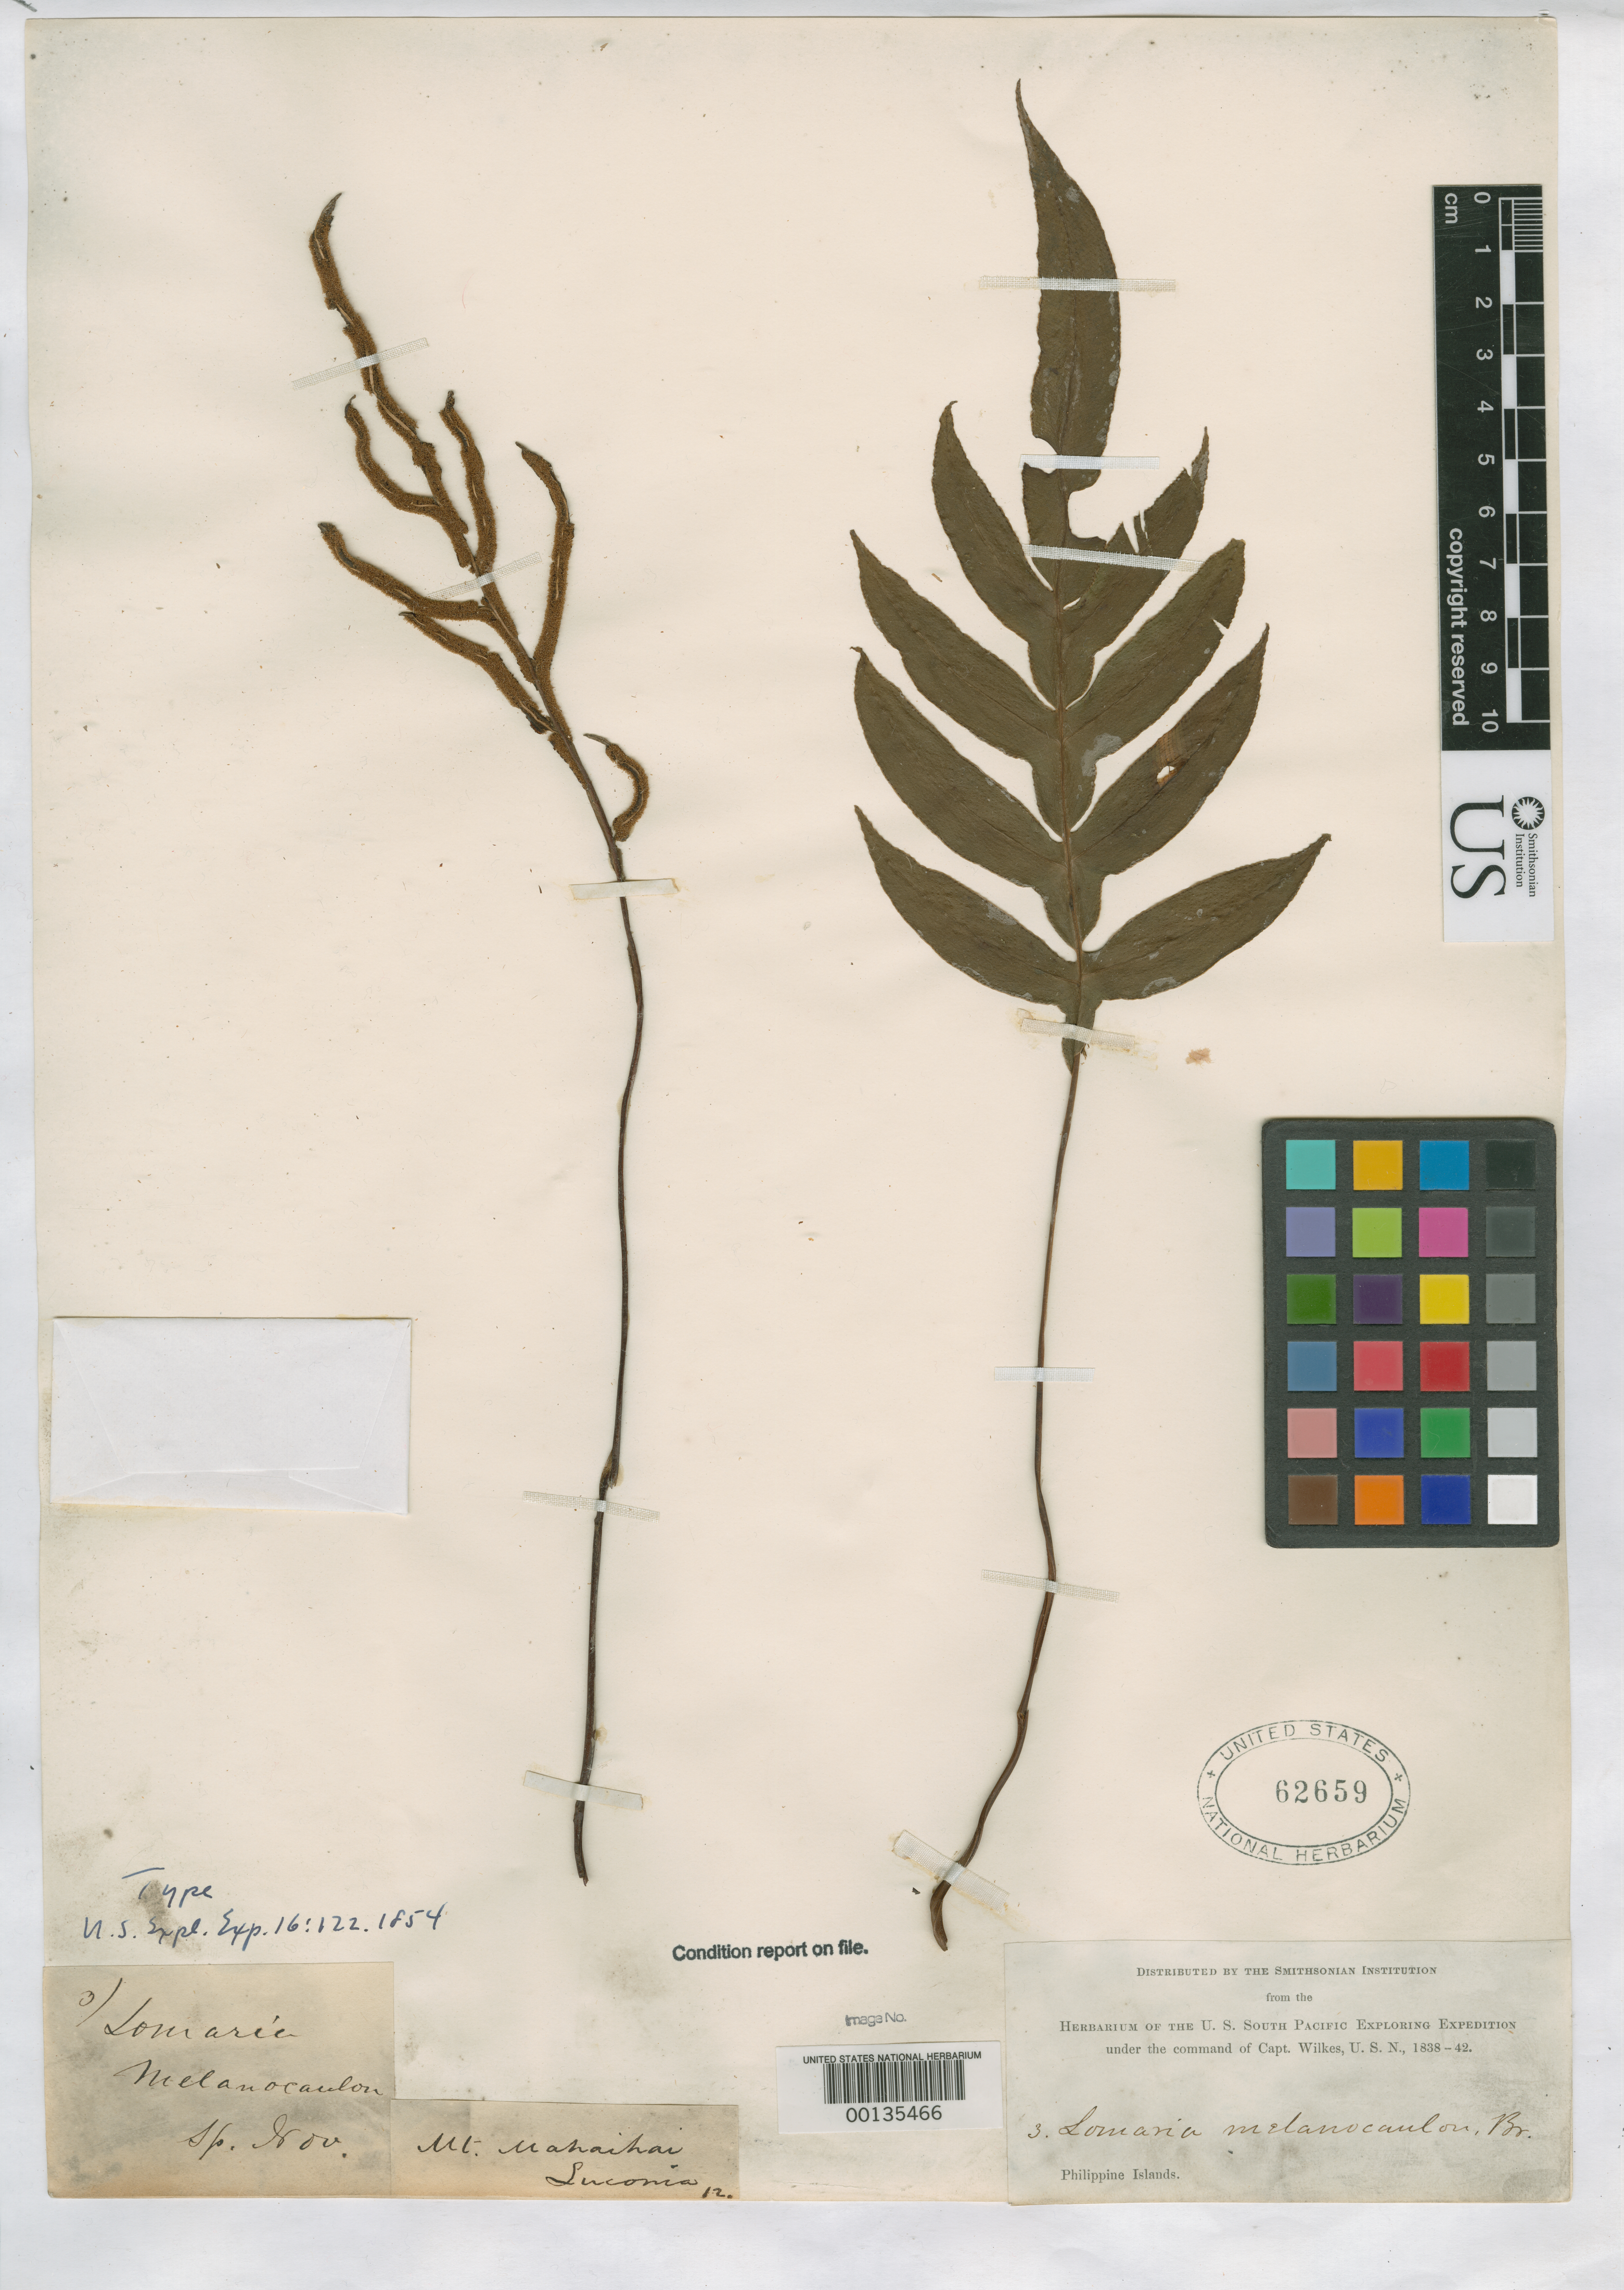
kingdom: Plantae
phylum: Tracheophyta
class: Polypodiopsida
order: Polypodiales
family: Blechnaceae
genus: Lomaria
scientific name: Lomaria melanocaulon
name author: Brack. in Wilkes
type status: Holotype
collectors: Wilkes Explor. Exped.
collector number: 3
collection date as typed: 1838 to -- --- 1842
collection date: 1838/1842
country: Philippines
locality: Mt. Mahachan.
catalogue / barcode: US 62659